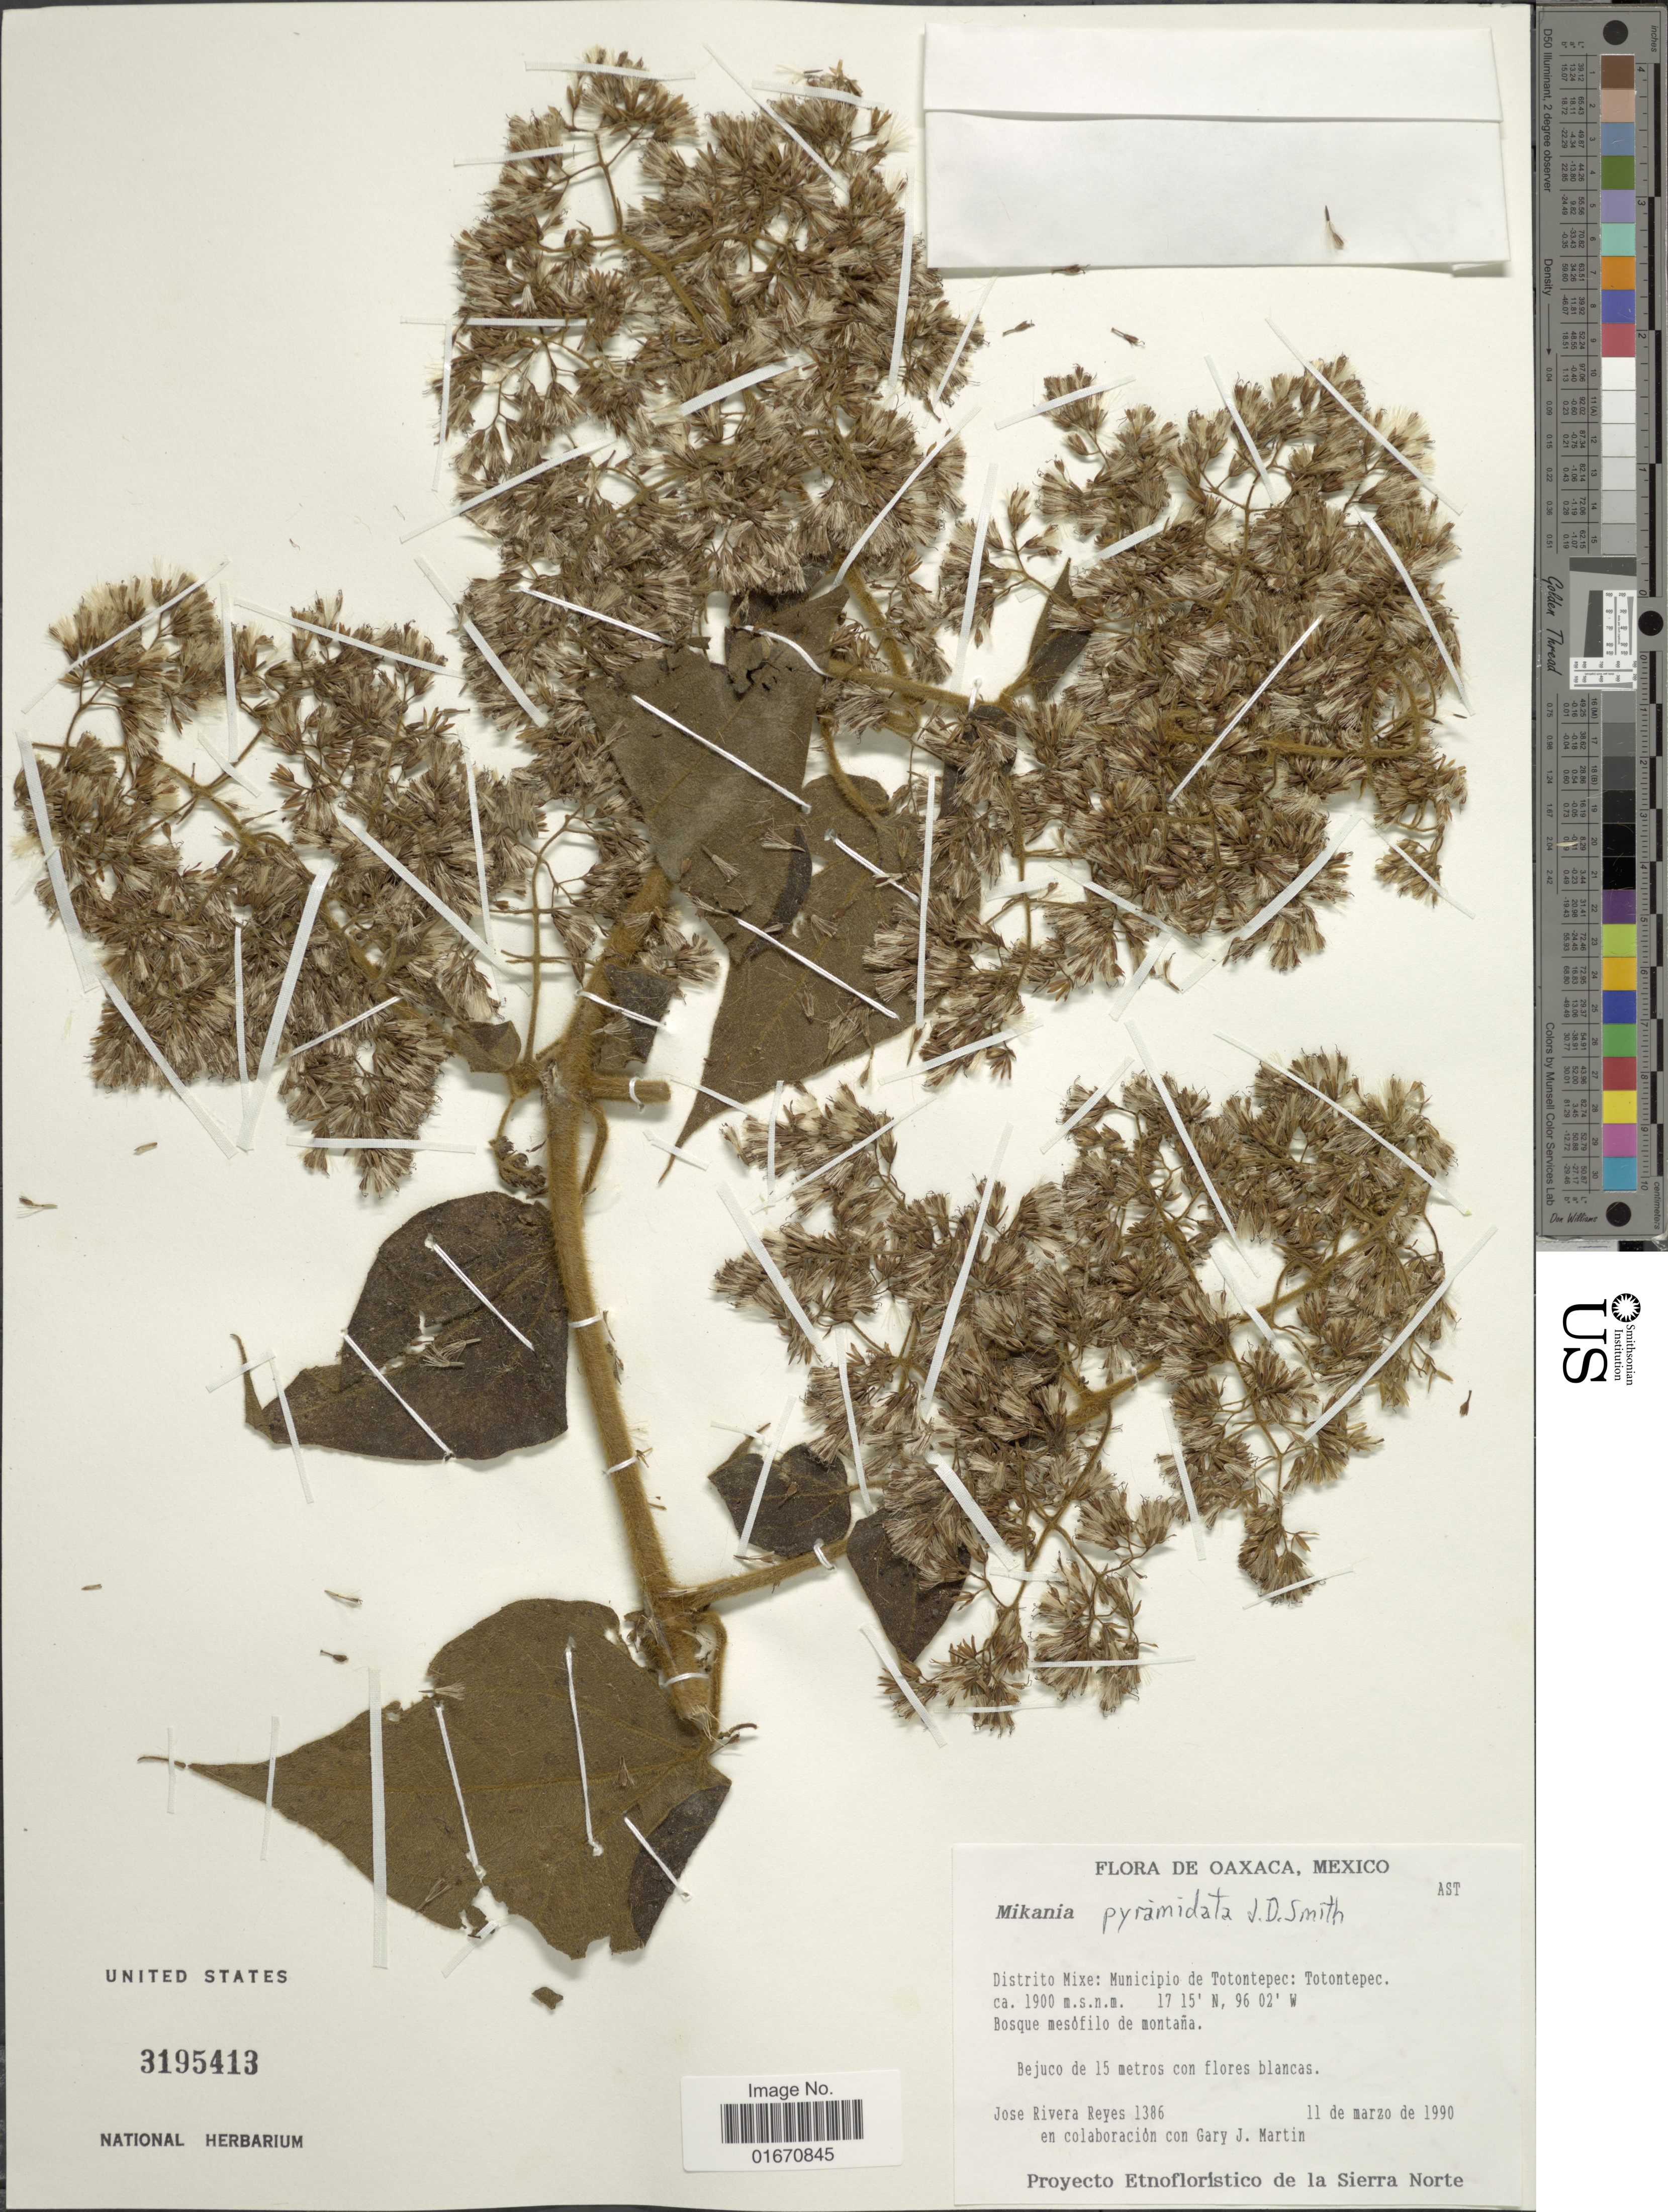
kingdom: Plantae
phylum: Tracheophyta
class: Magnoliopsida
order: Asterales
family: Asteraceae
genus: Mikania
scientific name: Mikania pyramidata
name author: Donn. Sm.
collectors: J. Reyes & G. J. Martin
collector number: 1386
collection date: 1990-03-11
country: Mexico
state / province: Oaxaca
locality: Distrito Mixe, Municipio de Totontepec, Totontepec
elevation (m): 1900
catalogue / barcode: US 3195413